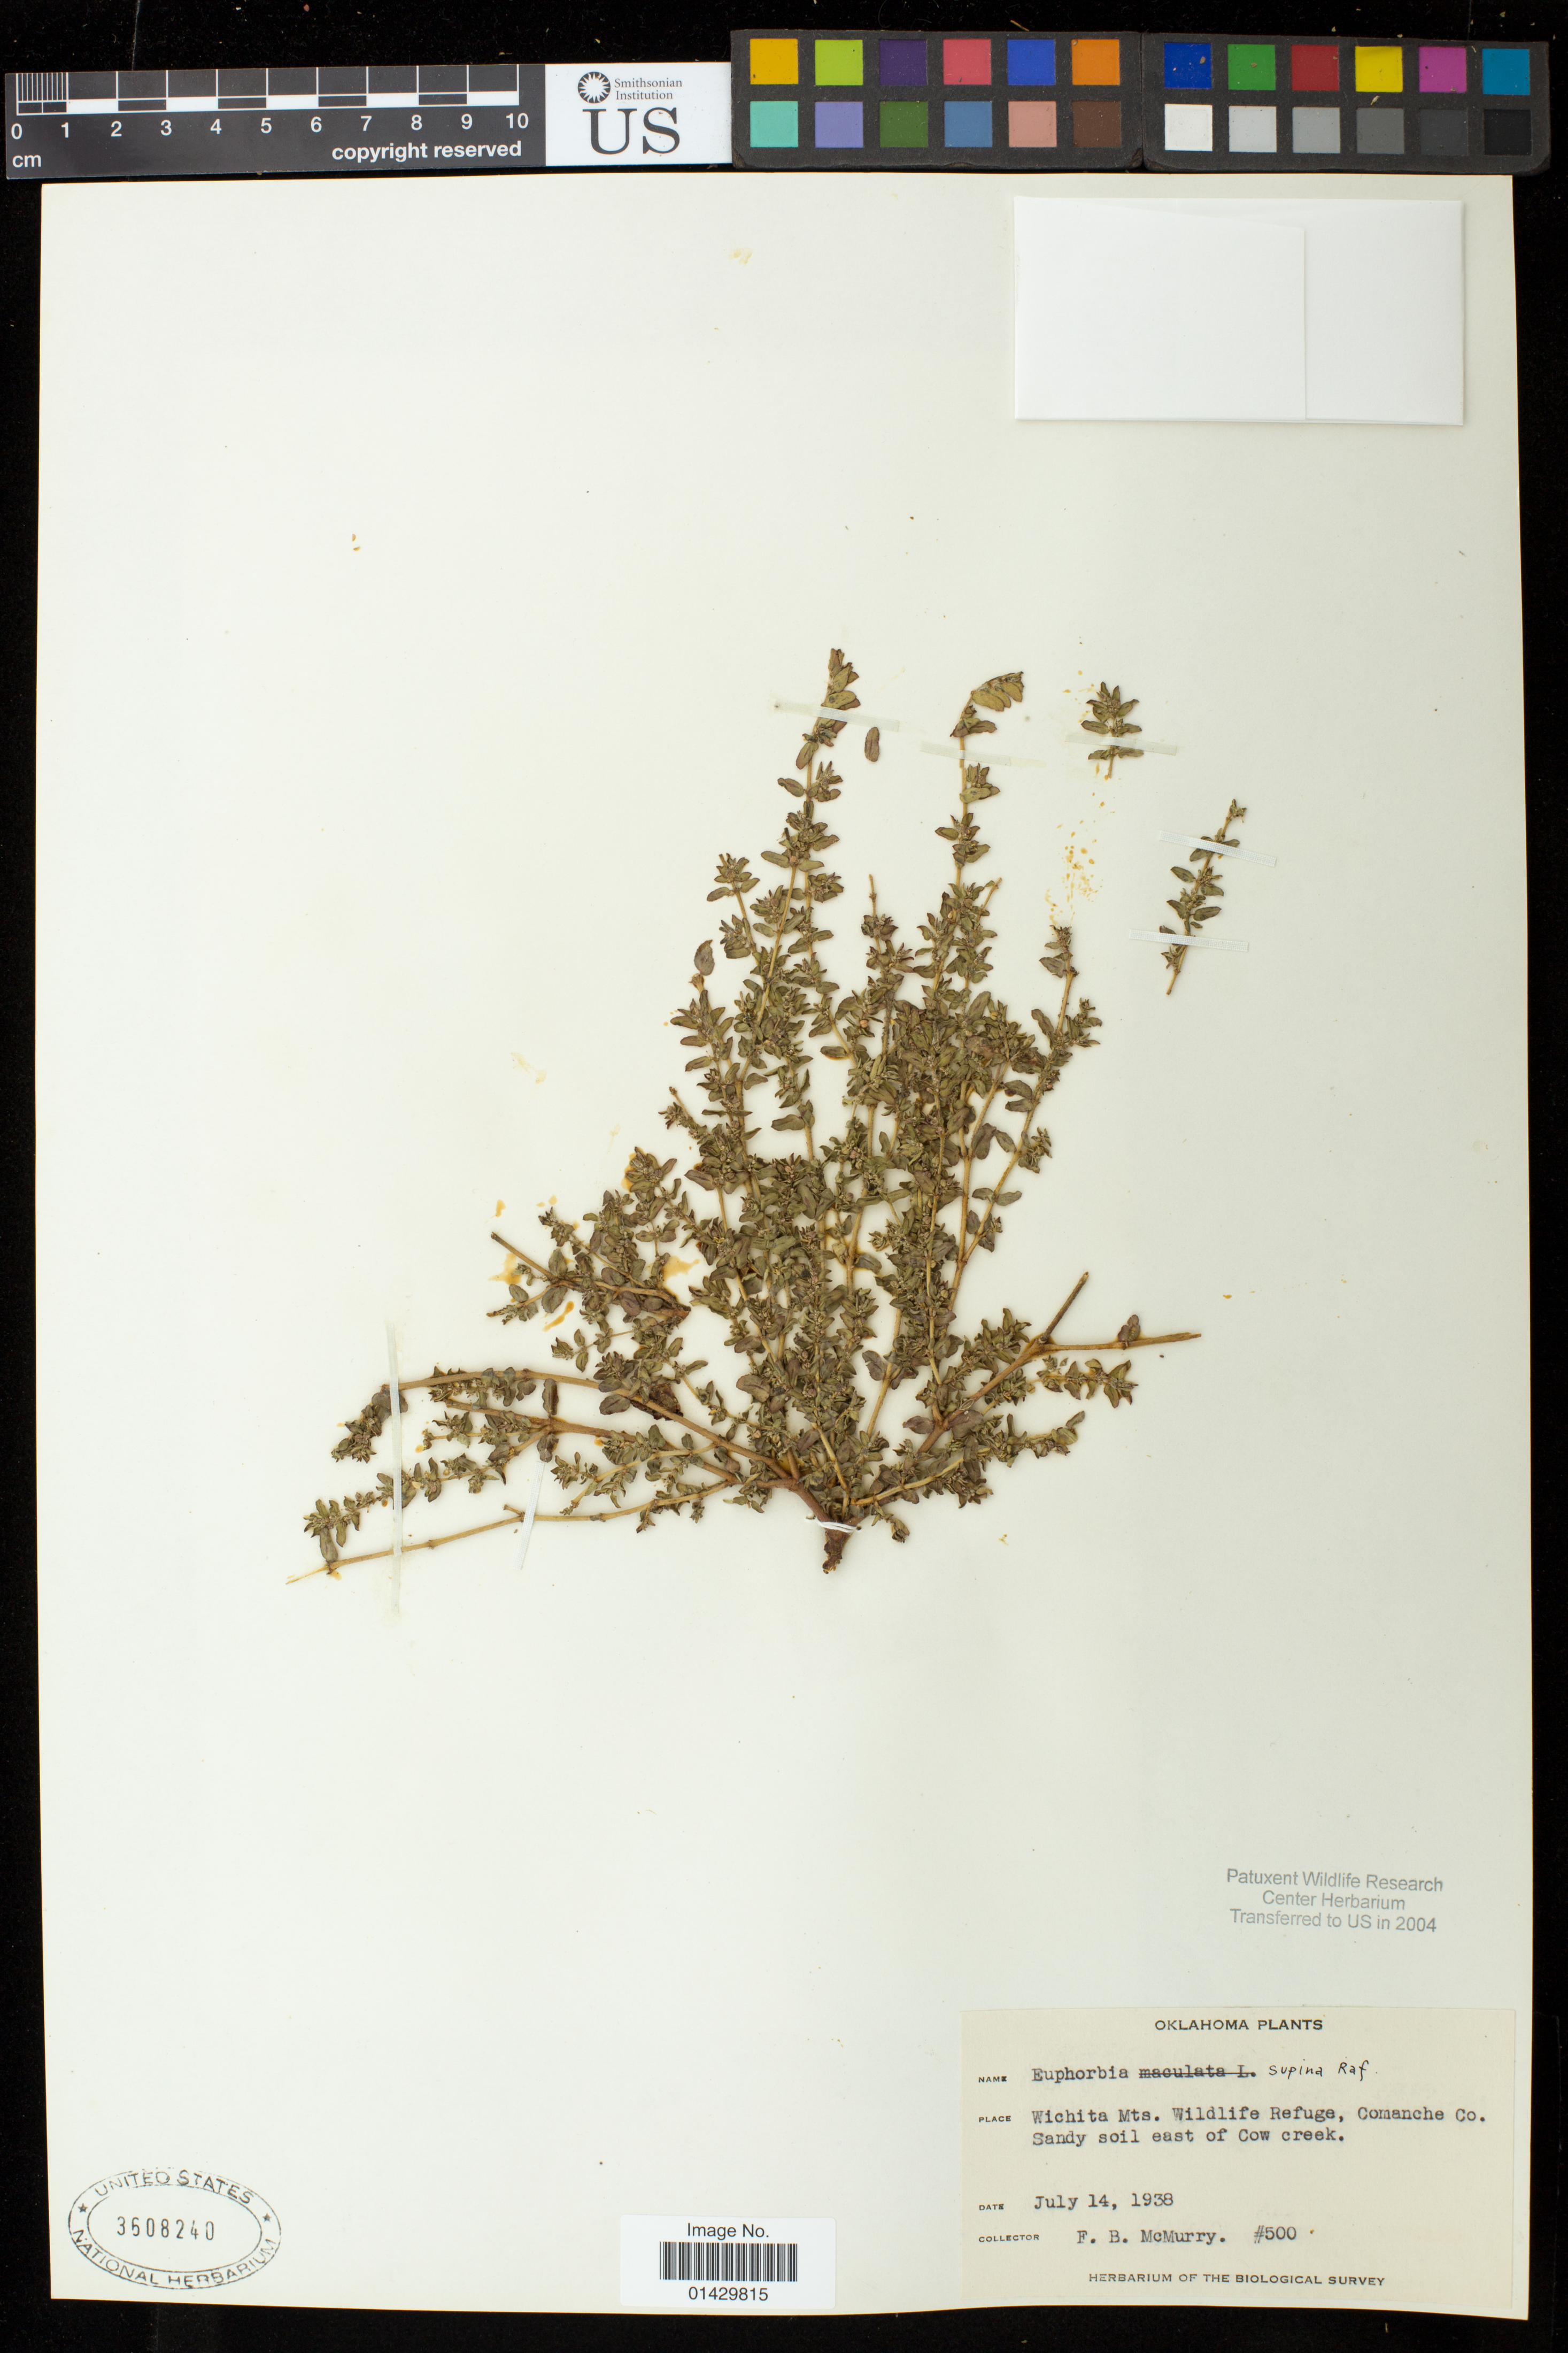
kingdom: Plantae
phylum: Tracheophyta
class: Magnoliopsida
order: Malpighiales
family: Euphorbiaceae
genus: Euphorbia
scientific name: Euphorbia maculata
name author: L.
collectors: F. B. McMurry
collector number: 500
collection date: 1938-07-14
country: United States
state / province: Oklahoma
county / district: Comanche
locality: Wichita Mts. Wildlife Refuge; east of Cow creek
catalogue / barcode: US 3608240